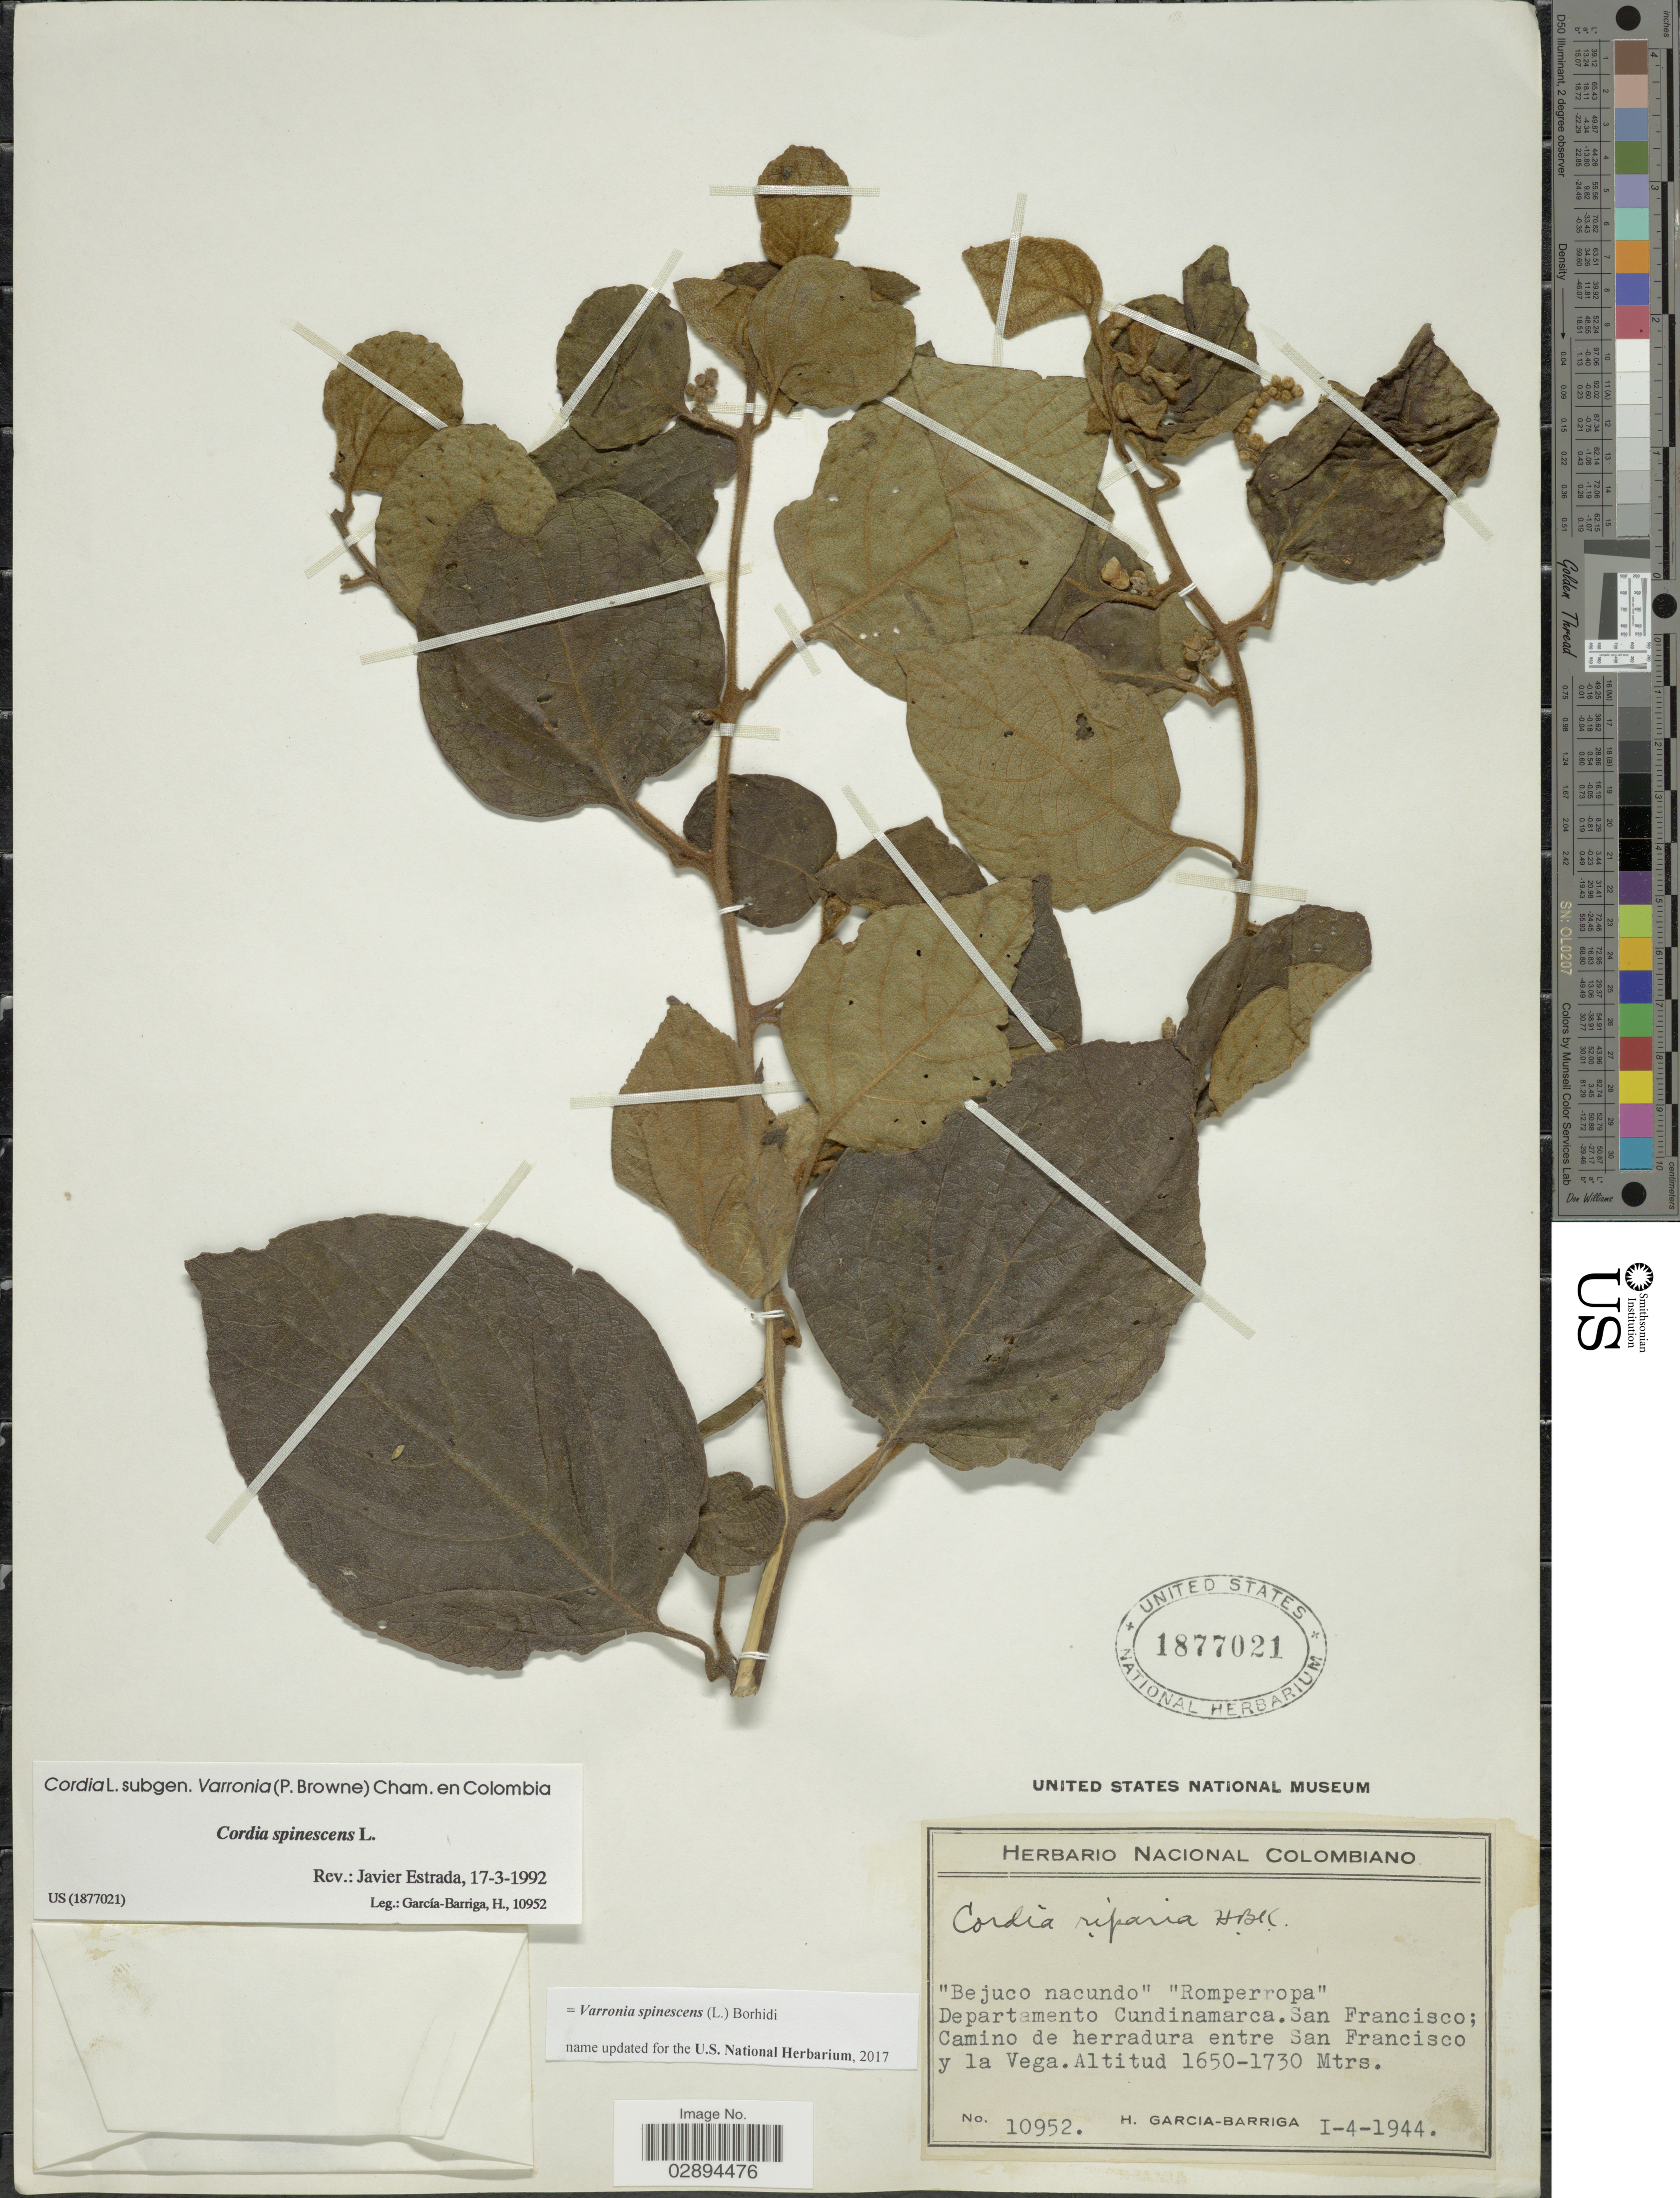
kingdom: Plantae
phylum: Tracheophyta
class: Magnoliopsida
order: Boraginales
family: Cordiaceae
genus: Varronia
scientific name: Varronia spinescens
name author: (L.) Borhidi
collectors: H. García Barriga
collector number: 10952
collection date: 1944-01-04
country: Colombia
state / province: Cundinamarca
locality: Departamento Cundinamarca. San Francisco; Camino de herradura entre San Francisco y la Vega.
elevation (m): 1650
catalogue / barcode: US 1877021